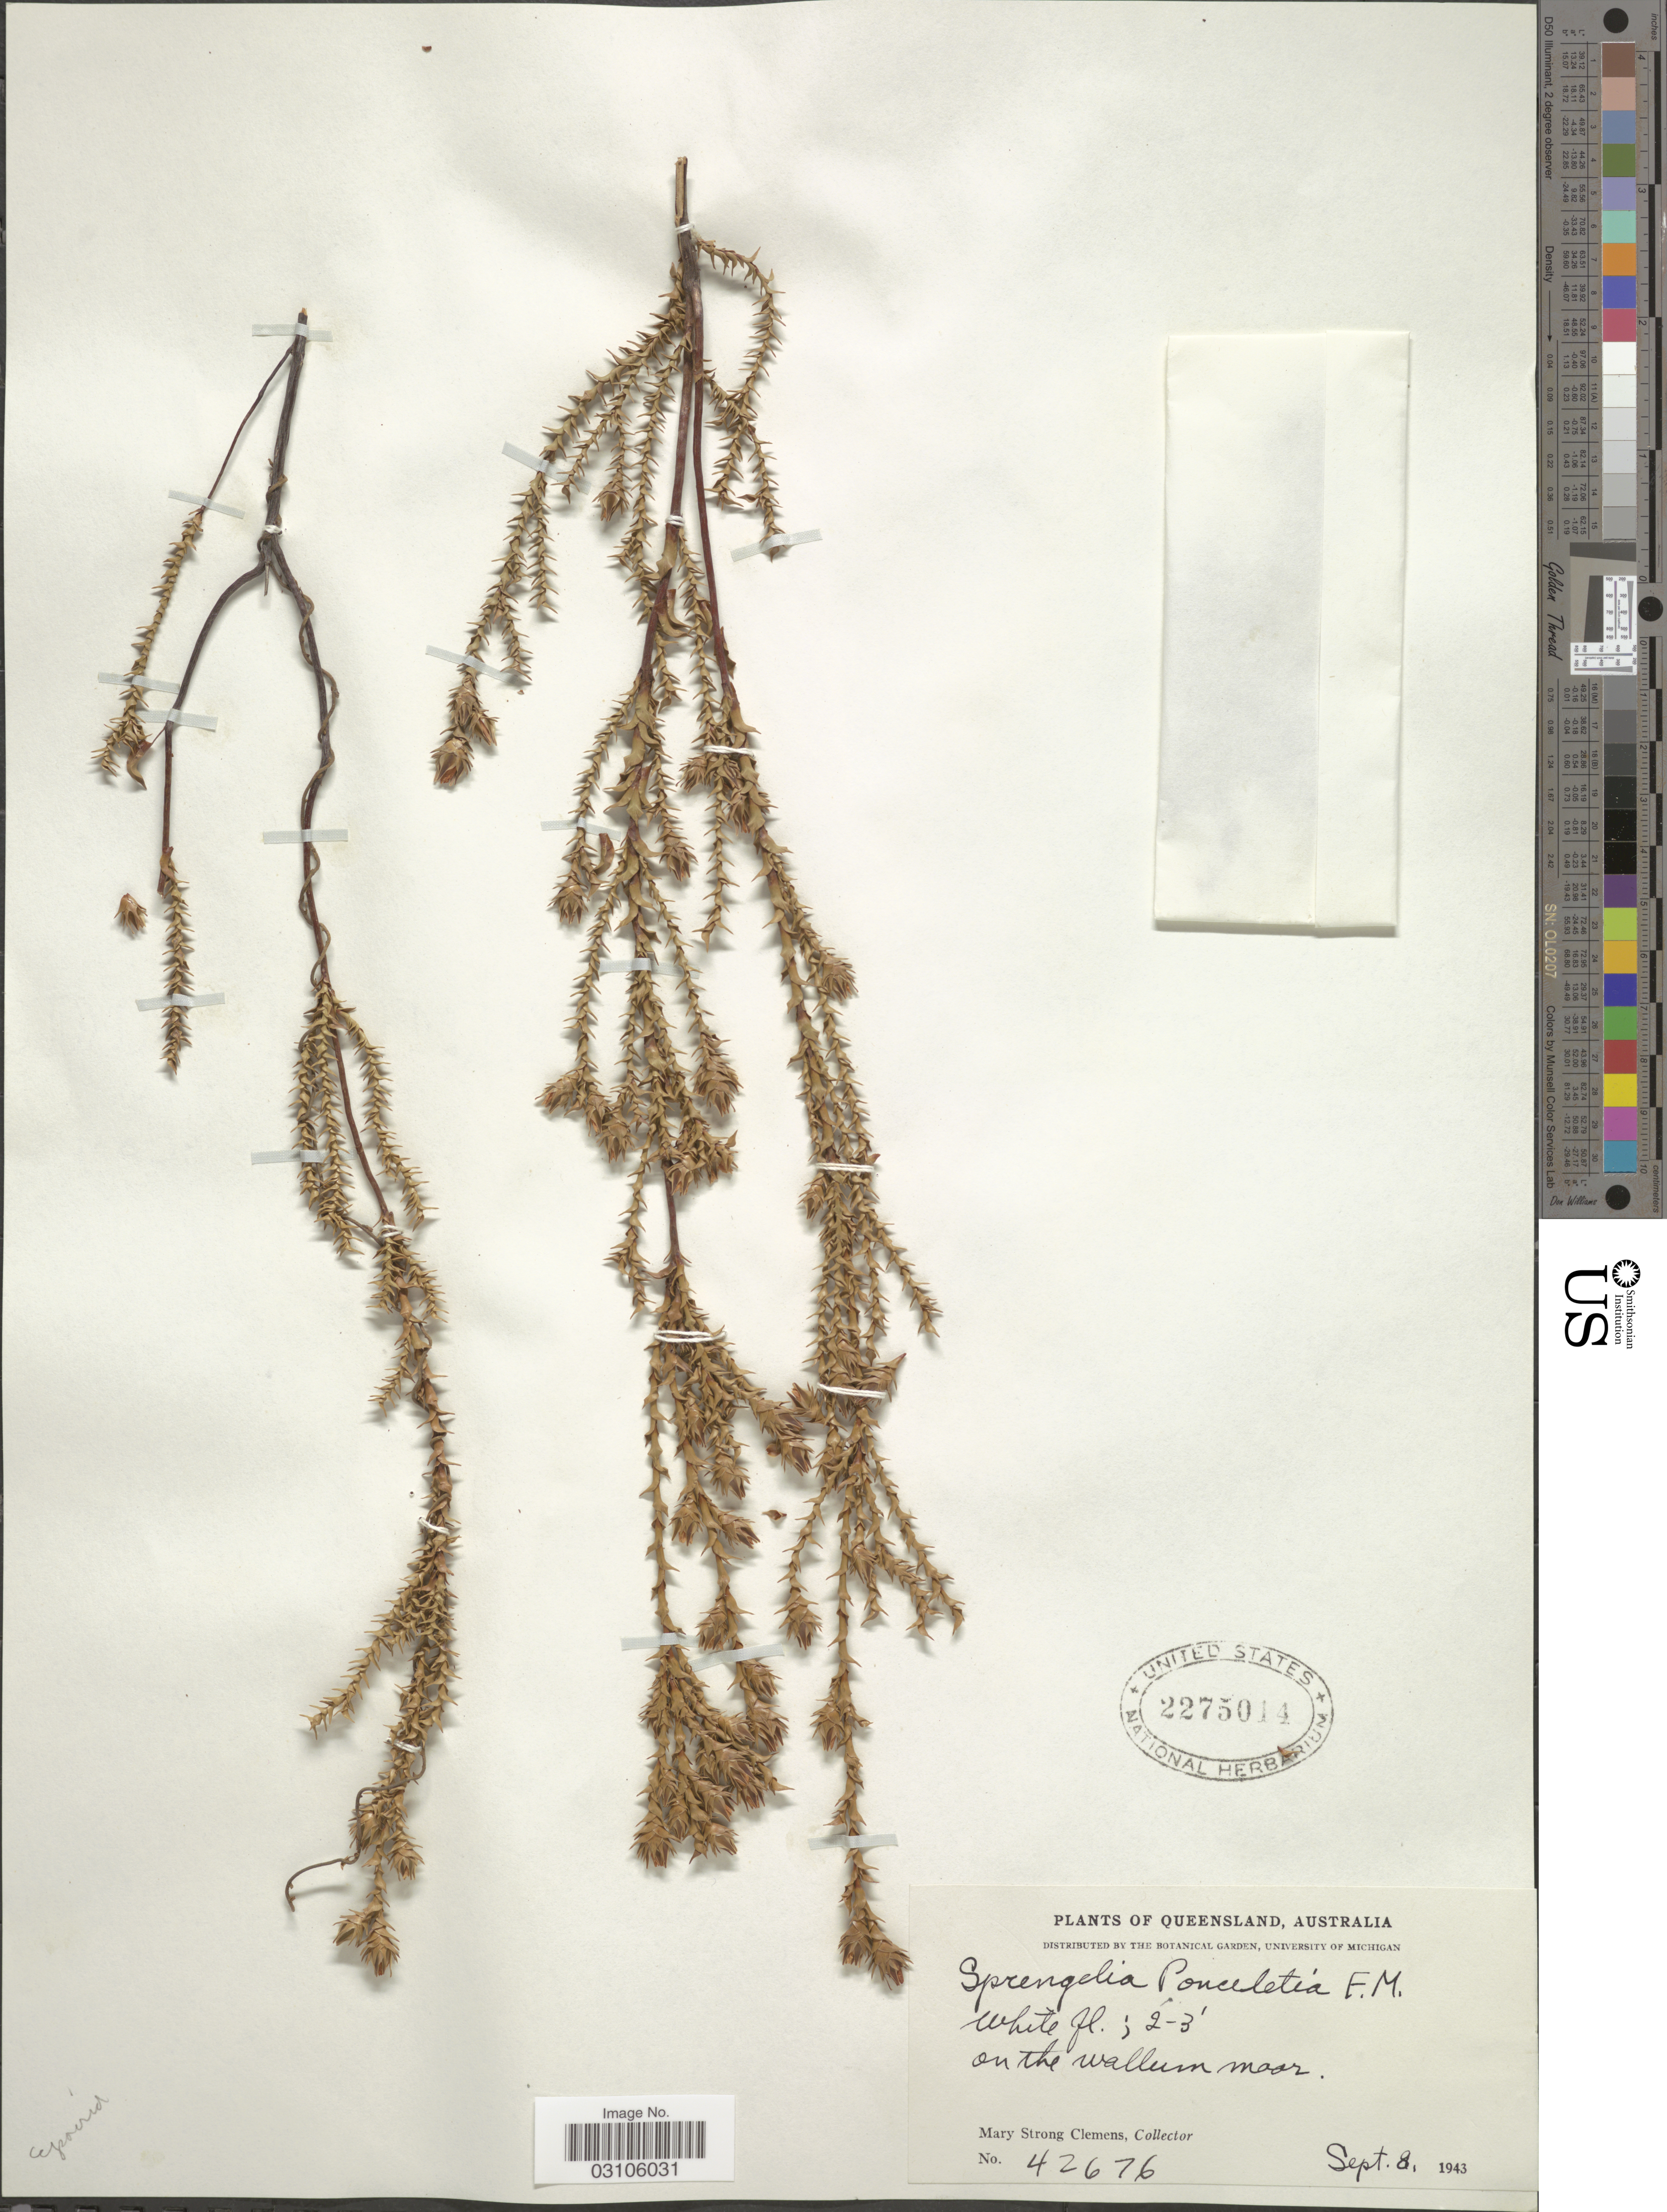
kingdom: Plantae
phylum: Tracheophyta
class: Magnoliopsida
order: Ericales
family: Ericaceae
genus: Sprengelia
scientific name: Sprengelia ponceletia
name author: F. Muell.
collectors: M. S. Clemens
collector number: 42676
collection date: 1943-09-08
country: Australia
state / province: Queensland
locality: On the Wallum Moor.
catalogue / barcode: US 2275014